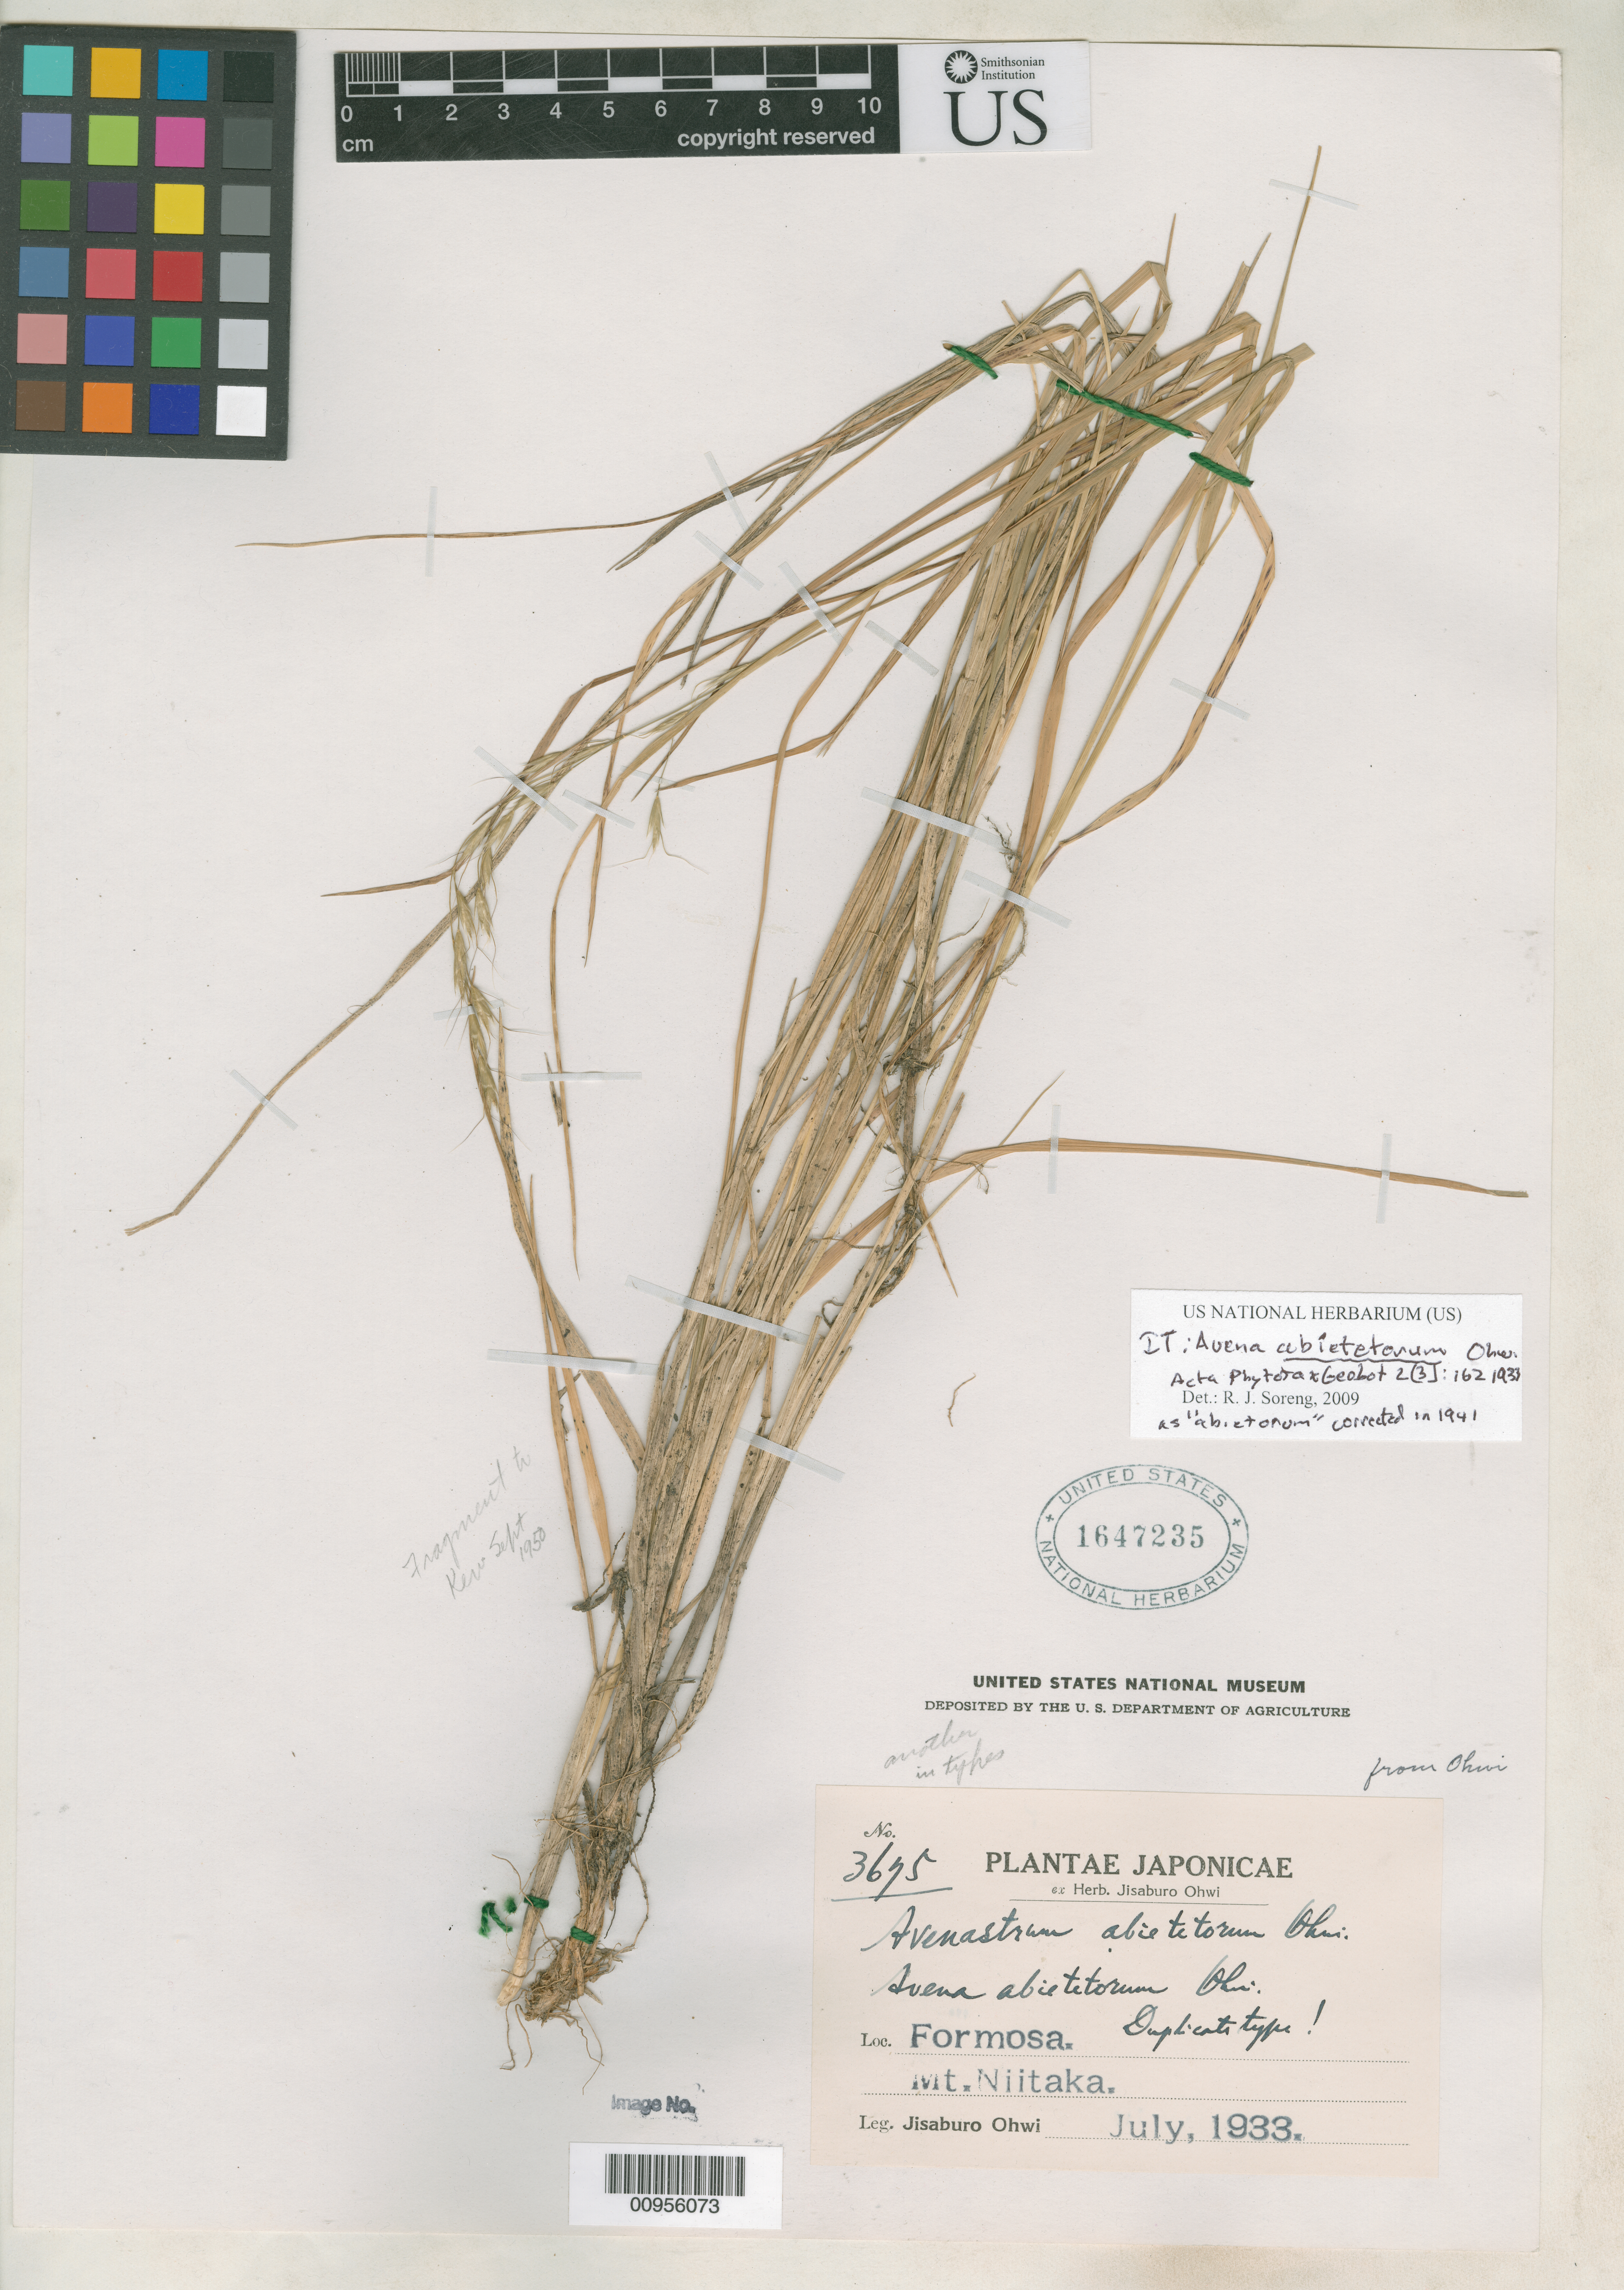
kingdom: Plantae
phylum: Tracheophyta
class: Liliopsida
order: Poales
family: Poaceae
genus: Avena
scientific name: Avena abietetorum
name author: Ohwi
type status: Isotype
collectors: J. Ohwi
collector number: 3675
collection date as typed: Jul 1933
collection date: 1933-07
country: Taiwan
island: Taiwan [Formosa]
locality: Formosa, Mt. Niitaka.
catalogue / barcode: US 1647235